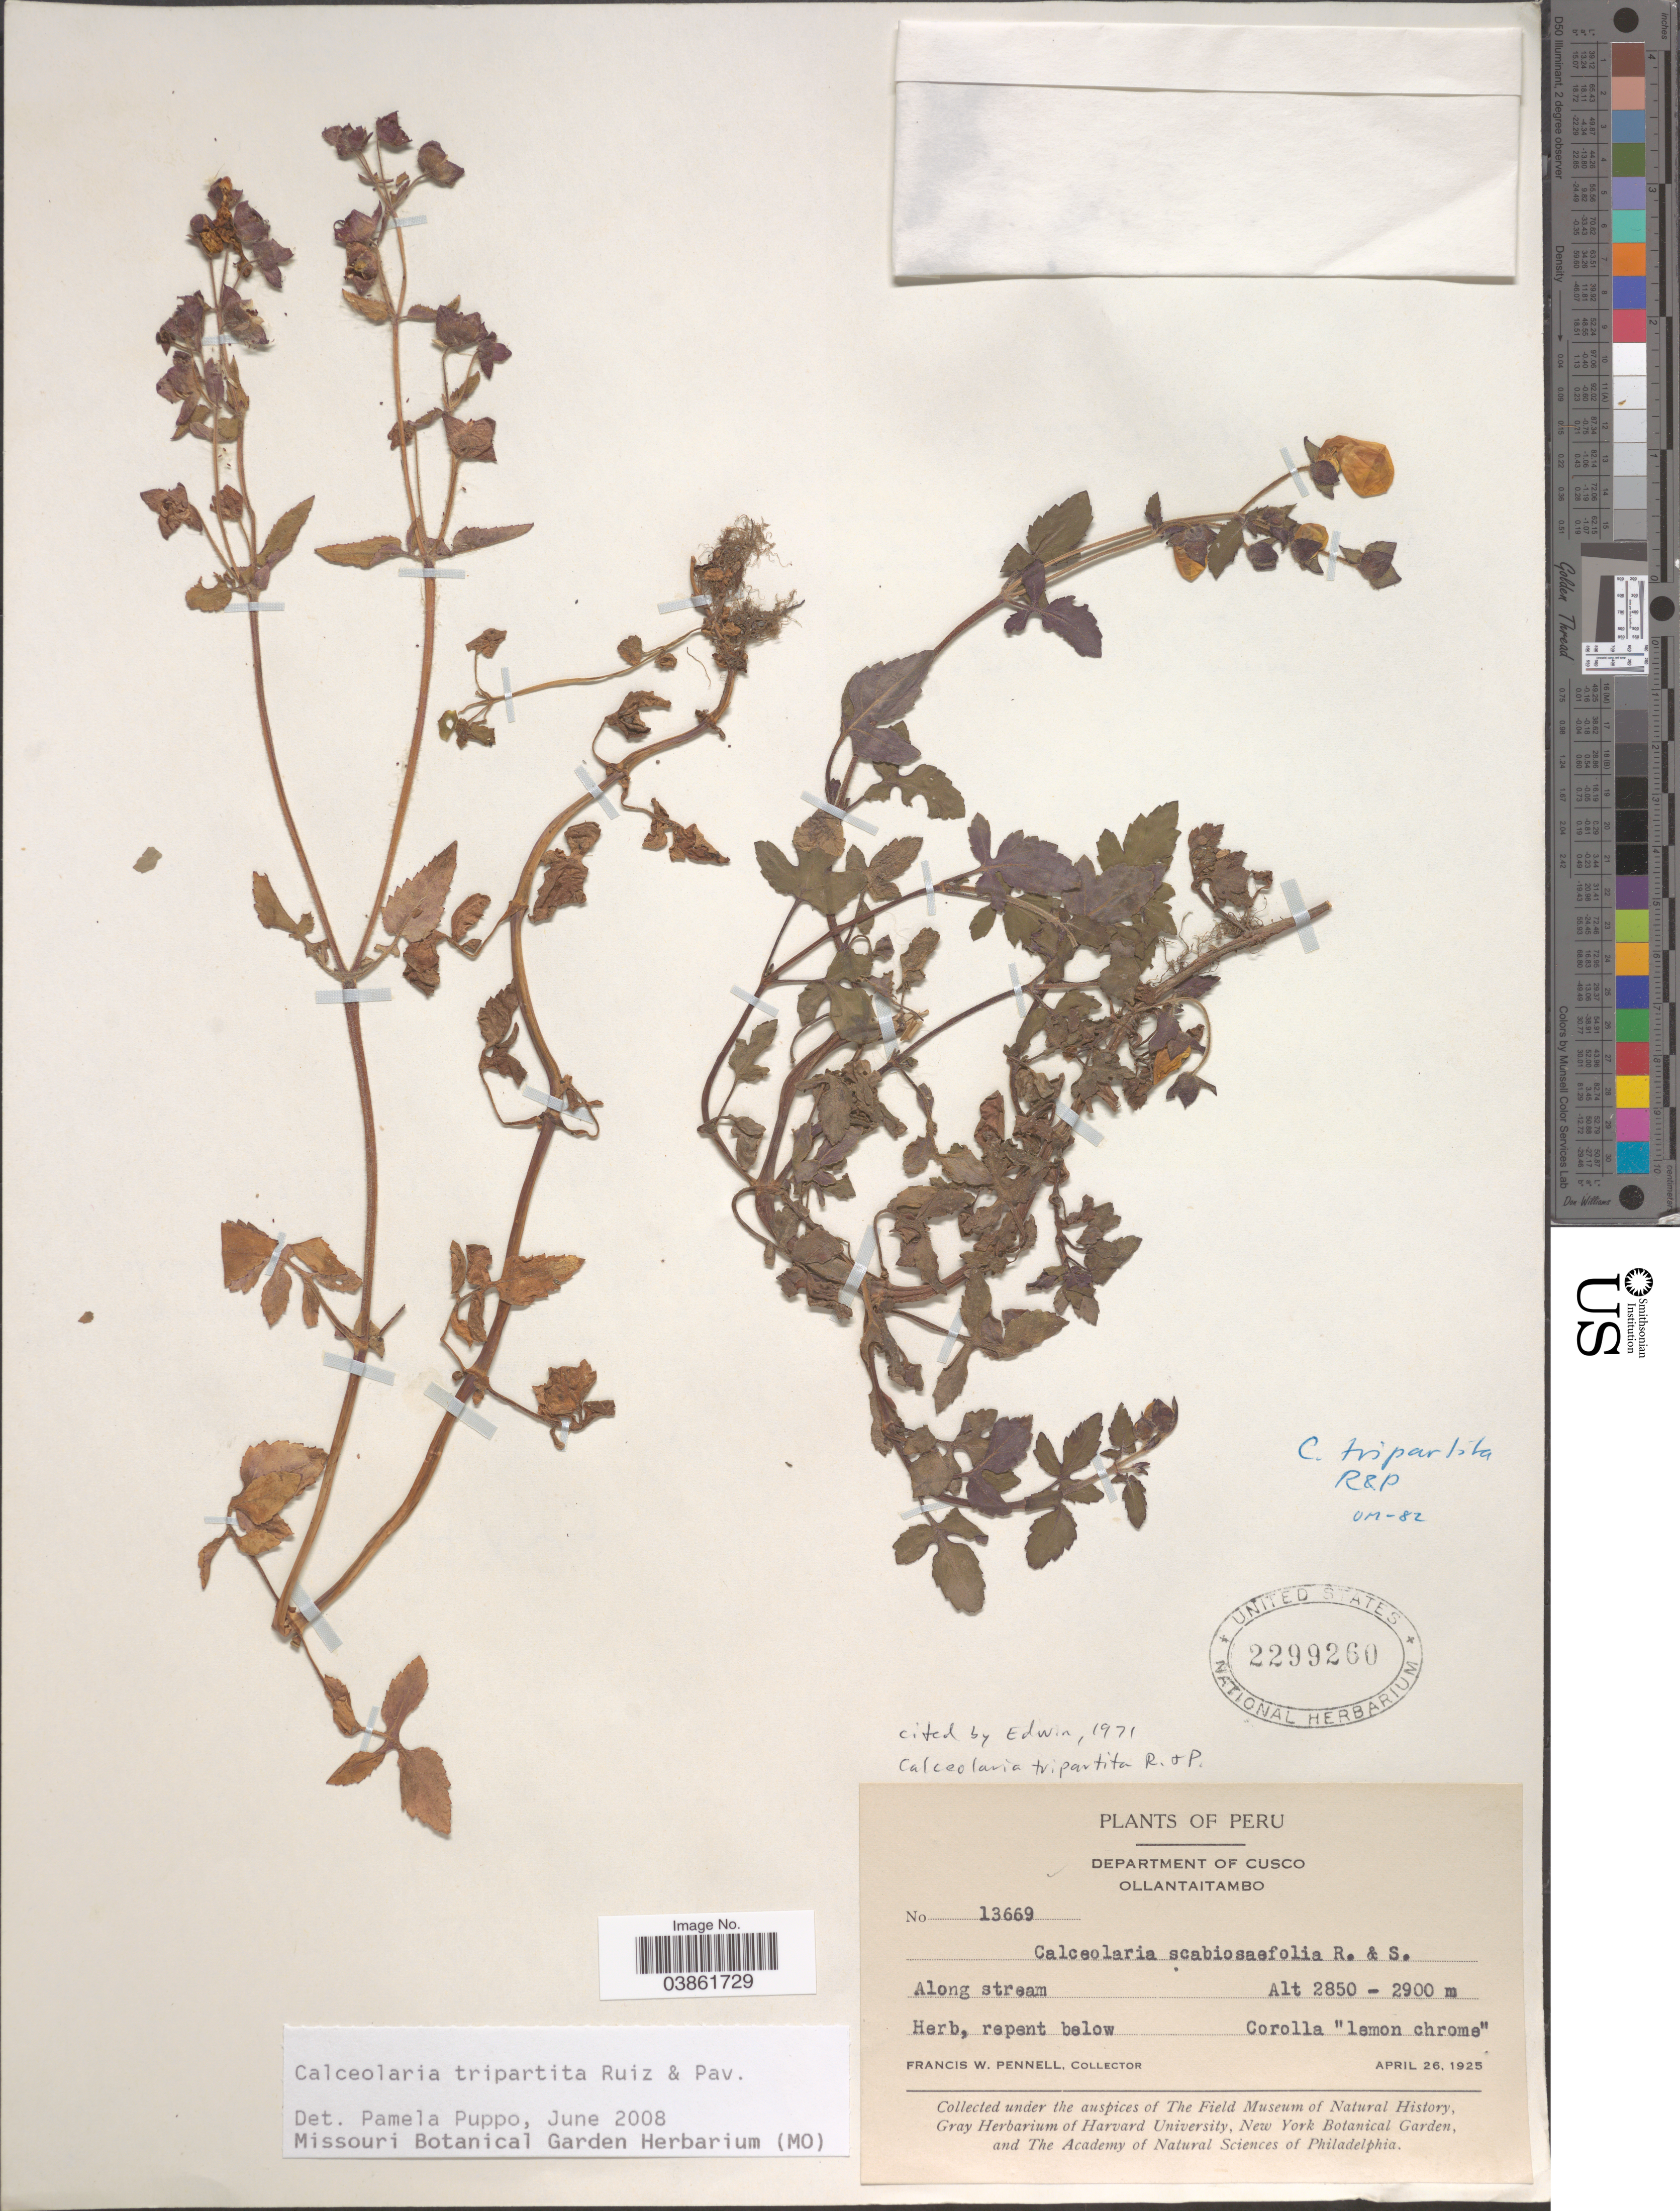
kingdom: Plantae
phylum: Tracheophyta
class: Magnoliopsida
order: Lamiales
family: Calceolariaceae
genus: Calceolaria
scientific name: Calceolaria tripartita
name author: Ruiz & Pav.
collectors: F. W. Pennell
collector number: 13669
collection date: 1925-04-26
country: Peru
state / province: Cusco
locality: Department of Cusco. Ollantaitambo.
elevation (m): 2850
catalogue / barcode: US 2299260